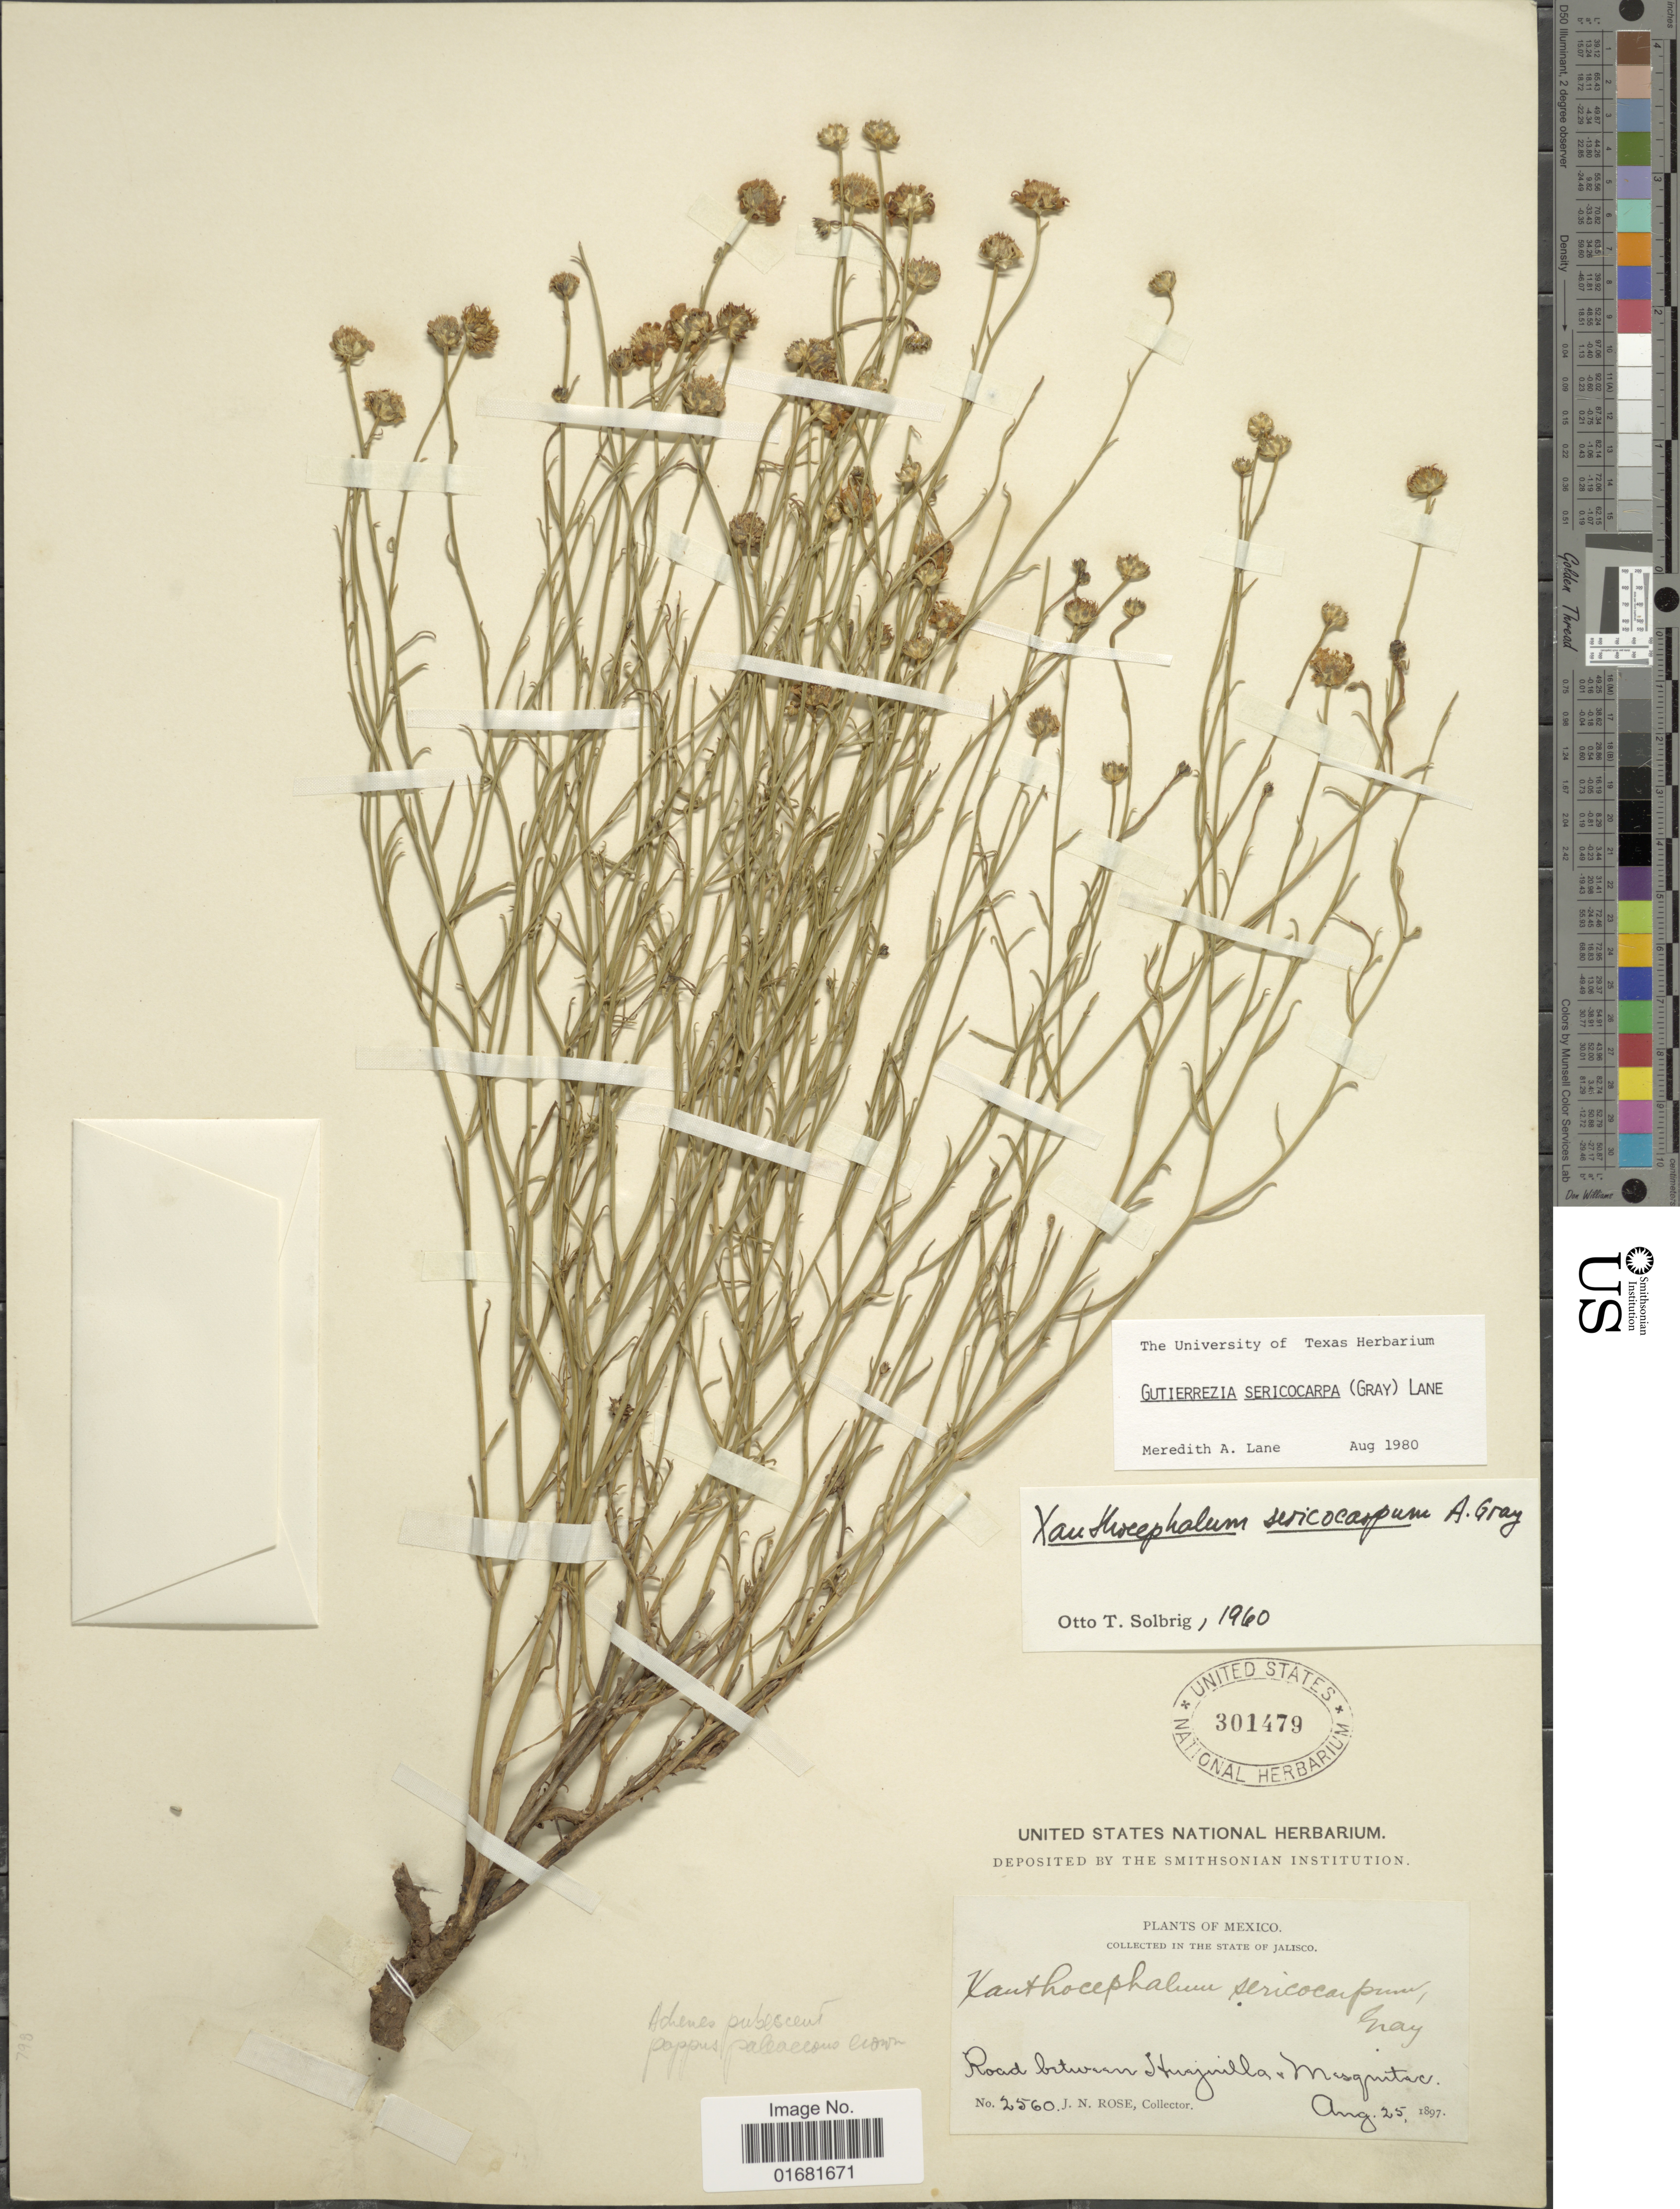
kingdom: Plantae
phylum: Tracheophyta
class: Magnoliopsida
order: Asterales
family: Asteraceae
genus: Gutierrezia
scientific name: Gutierrezia sericocarpa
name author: (A. Gray) M.A. Lane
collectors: J. N. Rose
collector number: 2560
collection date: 1897-08-25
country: Mexico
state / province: Jalisco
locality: Road between Huejuquilla & Mesquitic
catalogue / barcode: US 301479